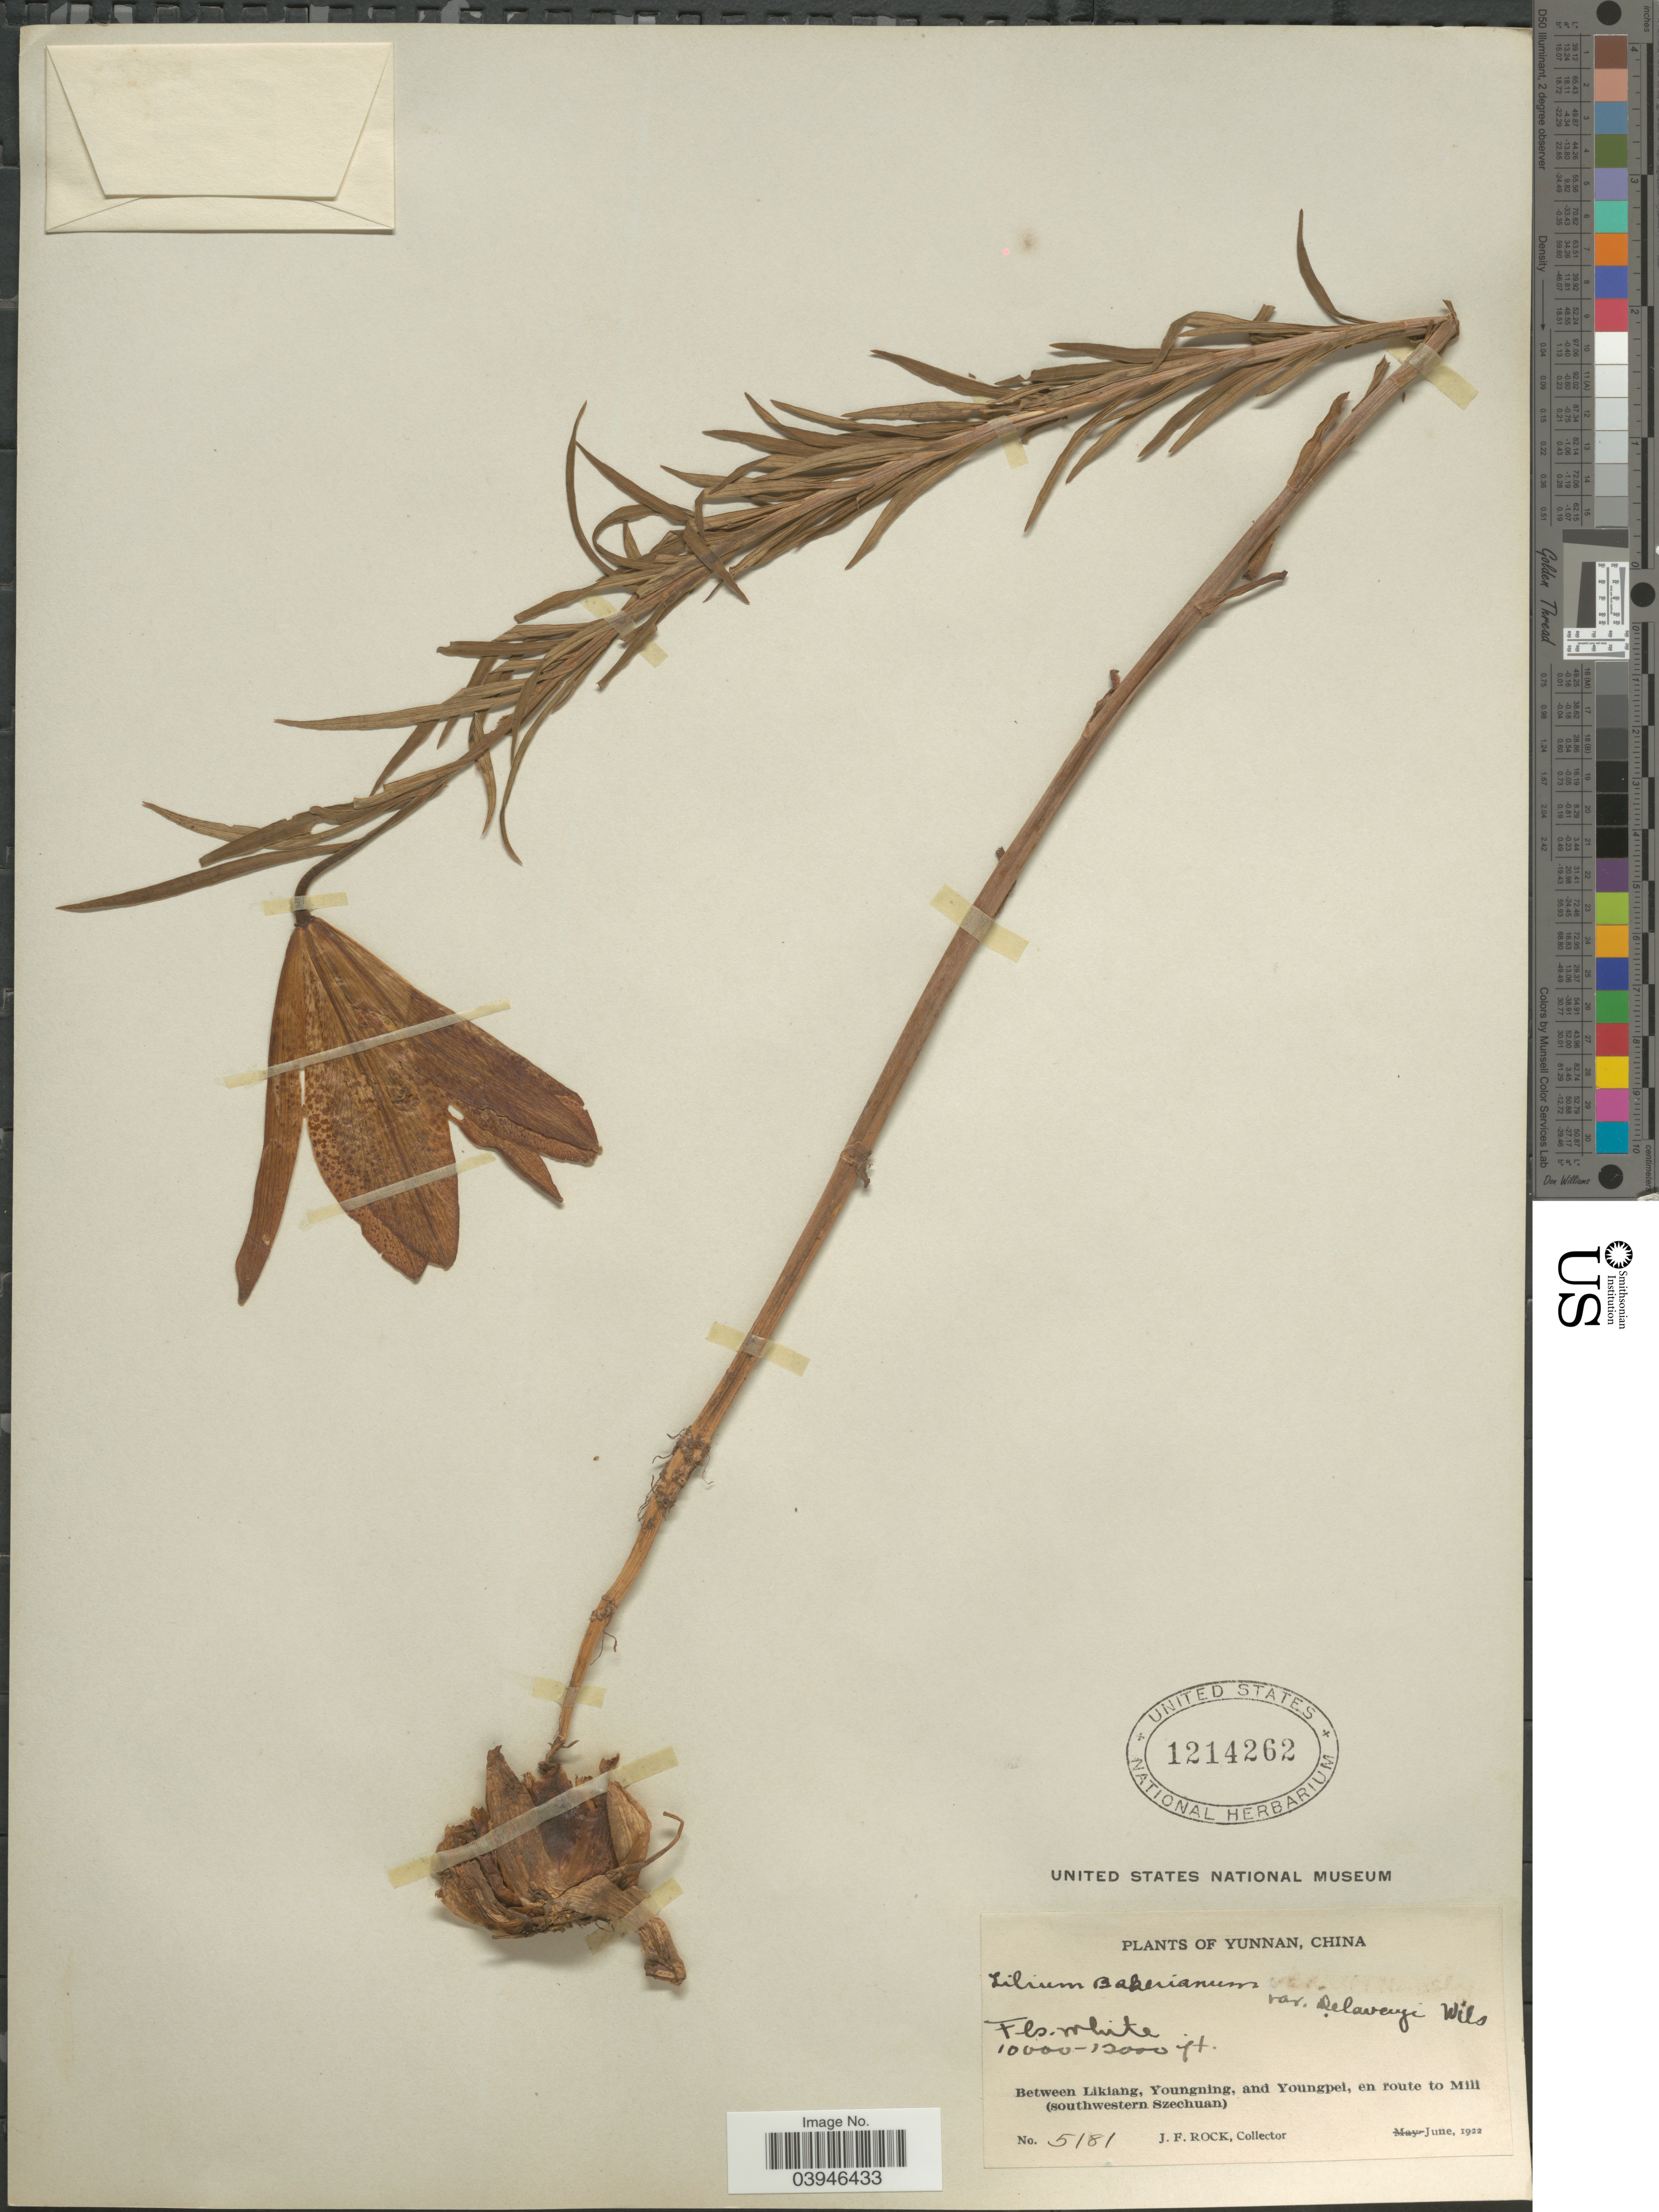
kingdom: Plantae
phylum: Tracheophyta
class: Liliopsida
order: Liliales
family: Liliaceae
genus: Lilium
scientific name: Lilium bakerianum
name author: Collett & Hemsl.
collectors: J. Rock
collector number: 5181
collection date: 1922-06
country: China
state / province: Yunnan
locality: Between Likiang, Youngning, and Youngpei, en route to Mili (southwestern Szechuan).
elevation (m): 3048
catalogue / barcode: US 1214262